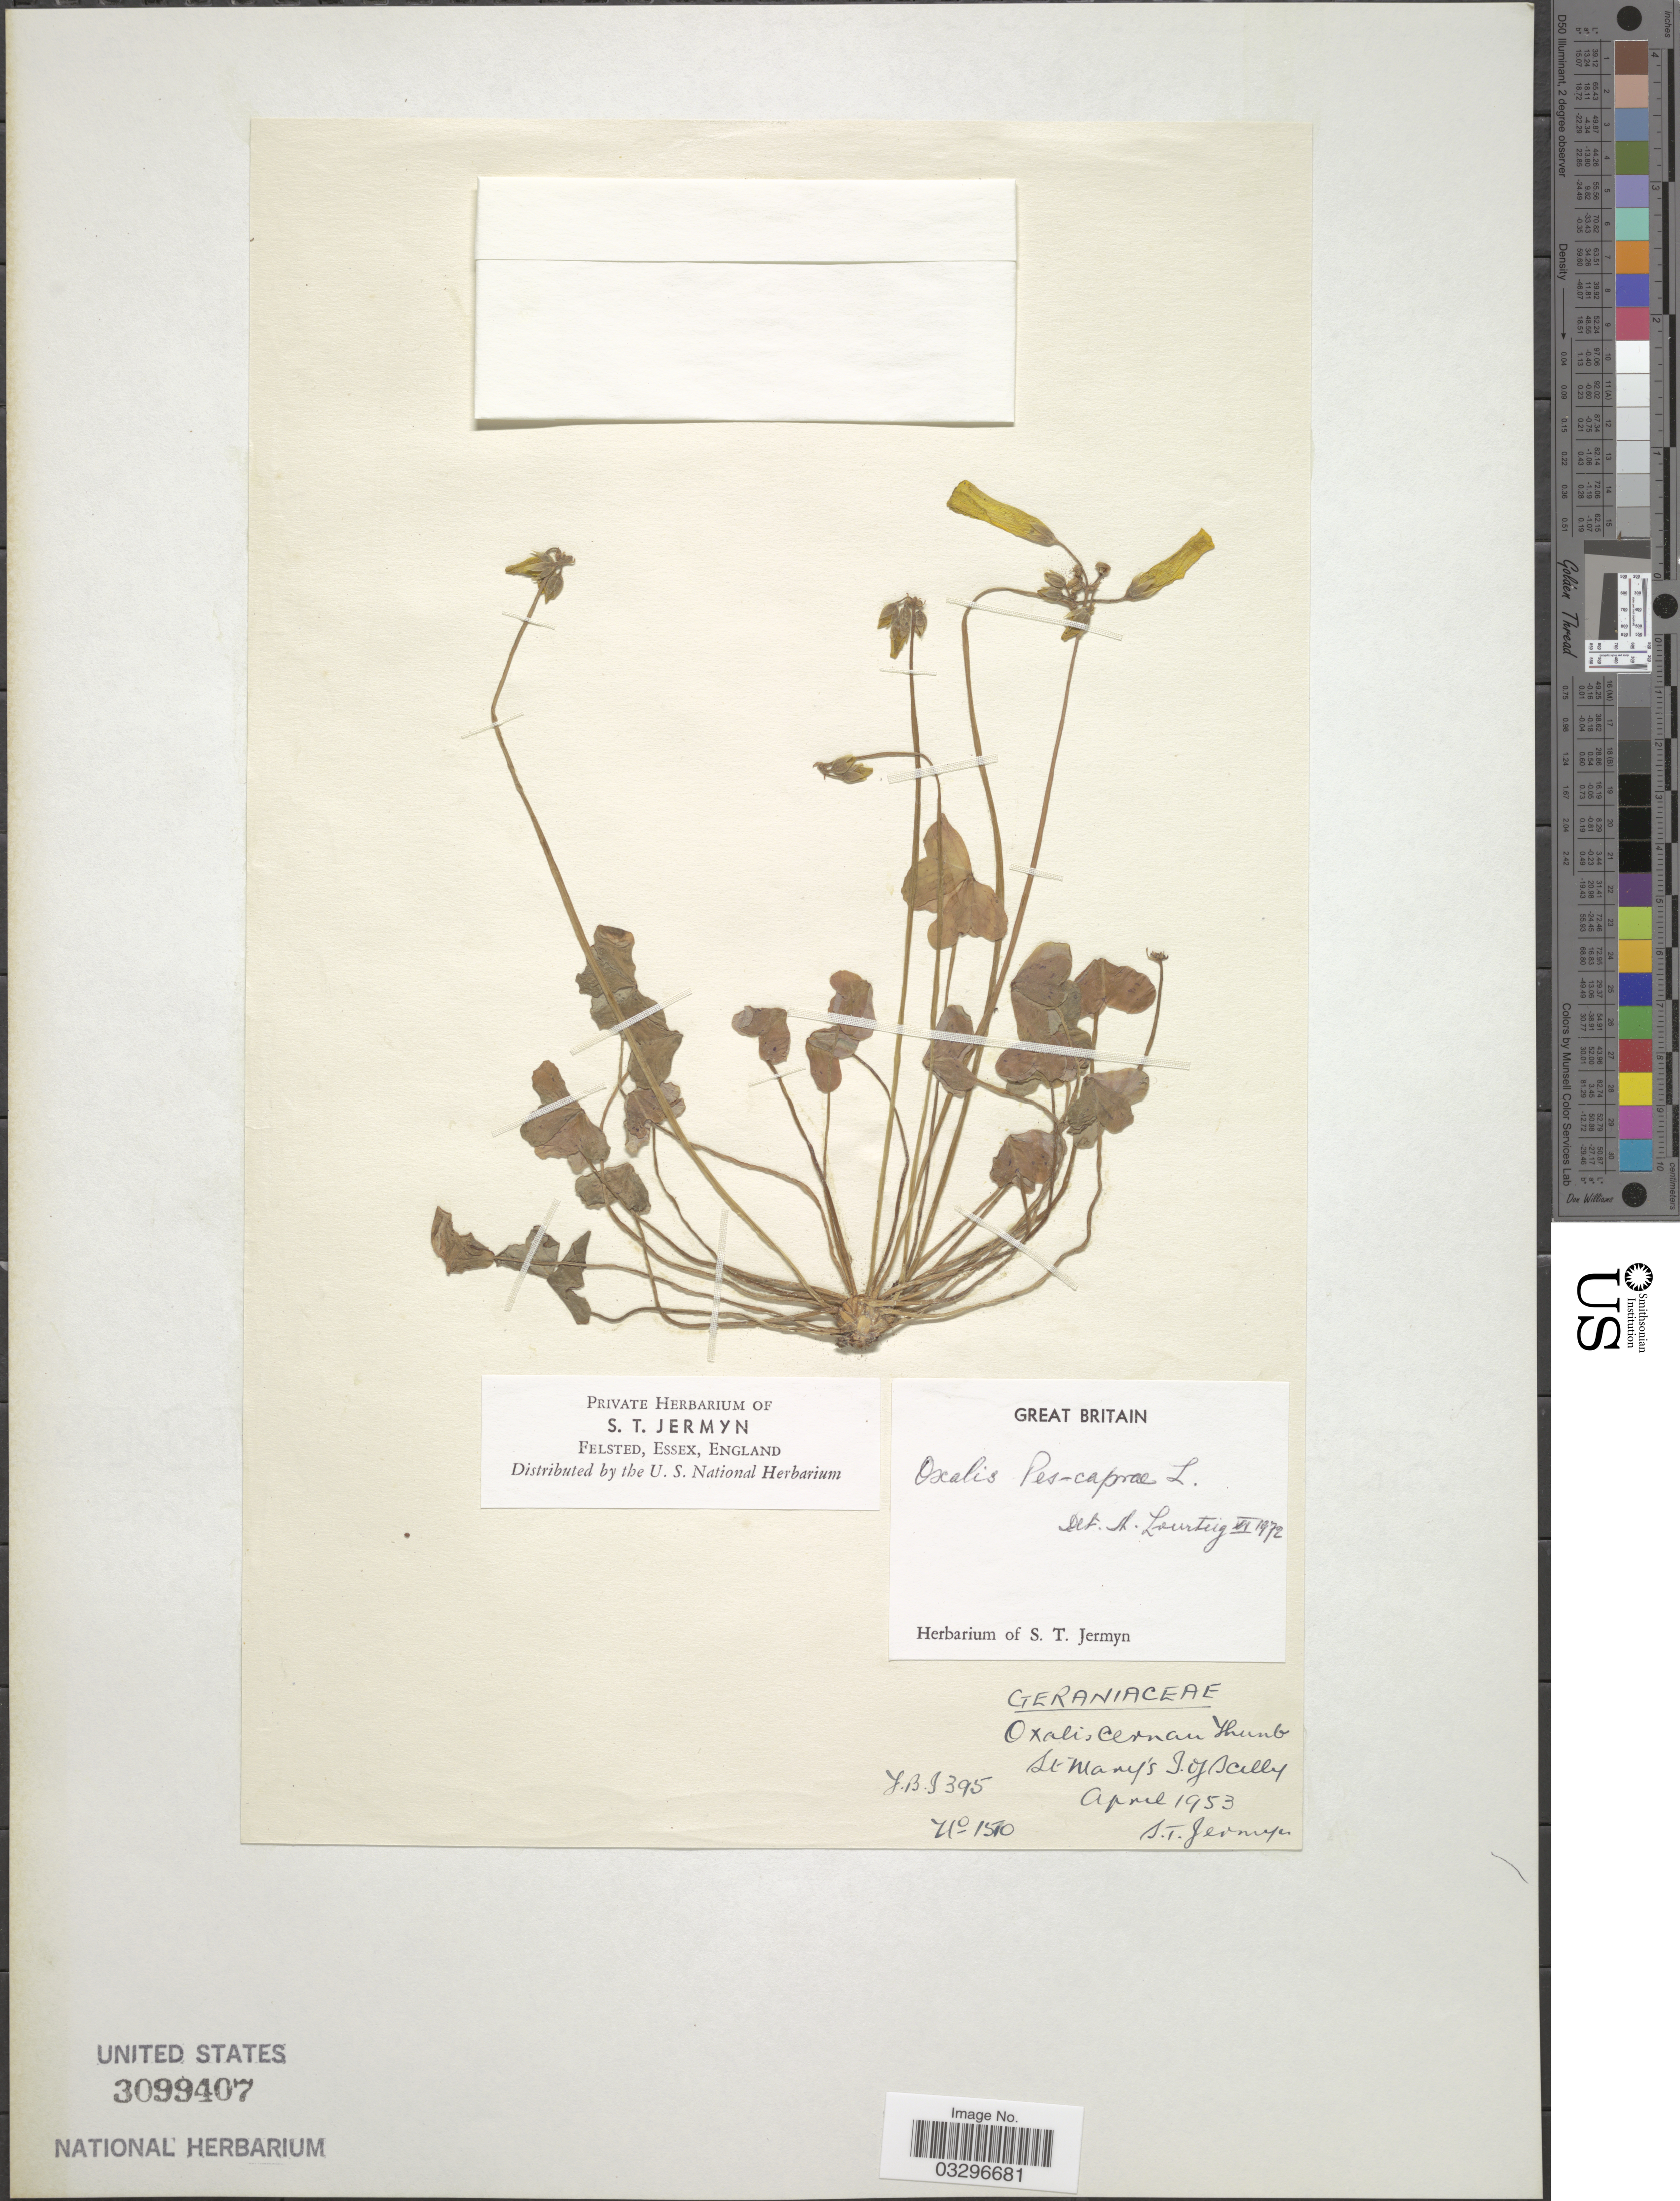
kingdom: Plantae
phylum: Tracheophyta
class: Magnoliopsida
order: Oxalidales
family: Oxalidaceae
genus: Oxalis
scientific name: Oxalis pes-caprae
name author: L.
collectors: S. Jermyn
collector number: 1510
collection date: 1953-04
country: United Kingdom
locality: Great Britain, St Mary's I. of Scilly.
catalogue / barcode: US 3099407